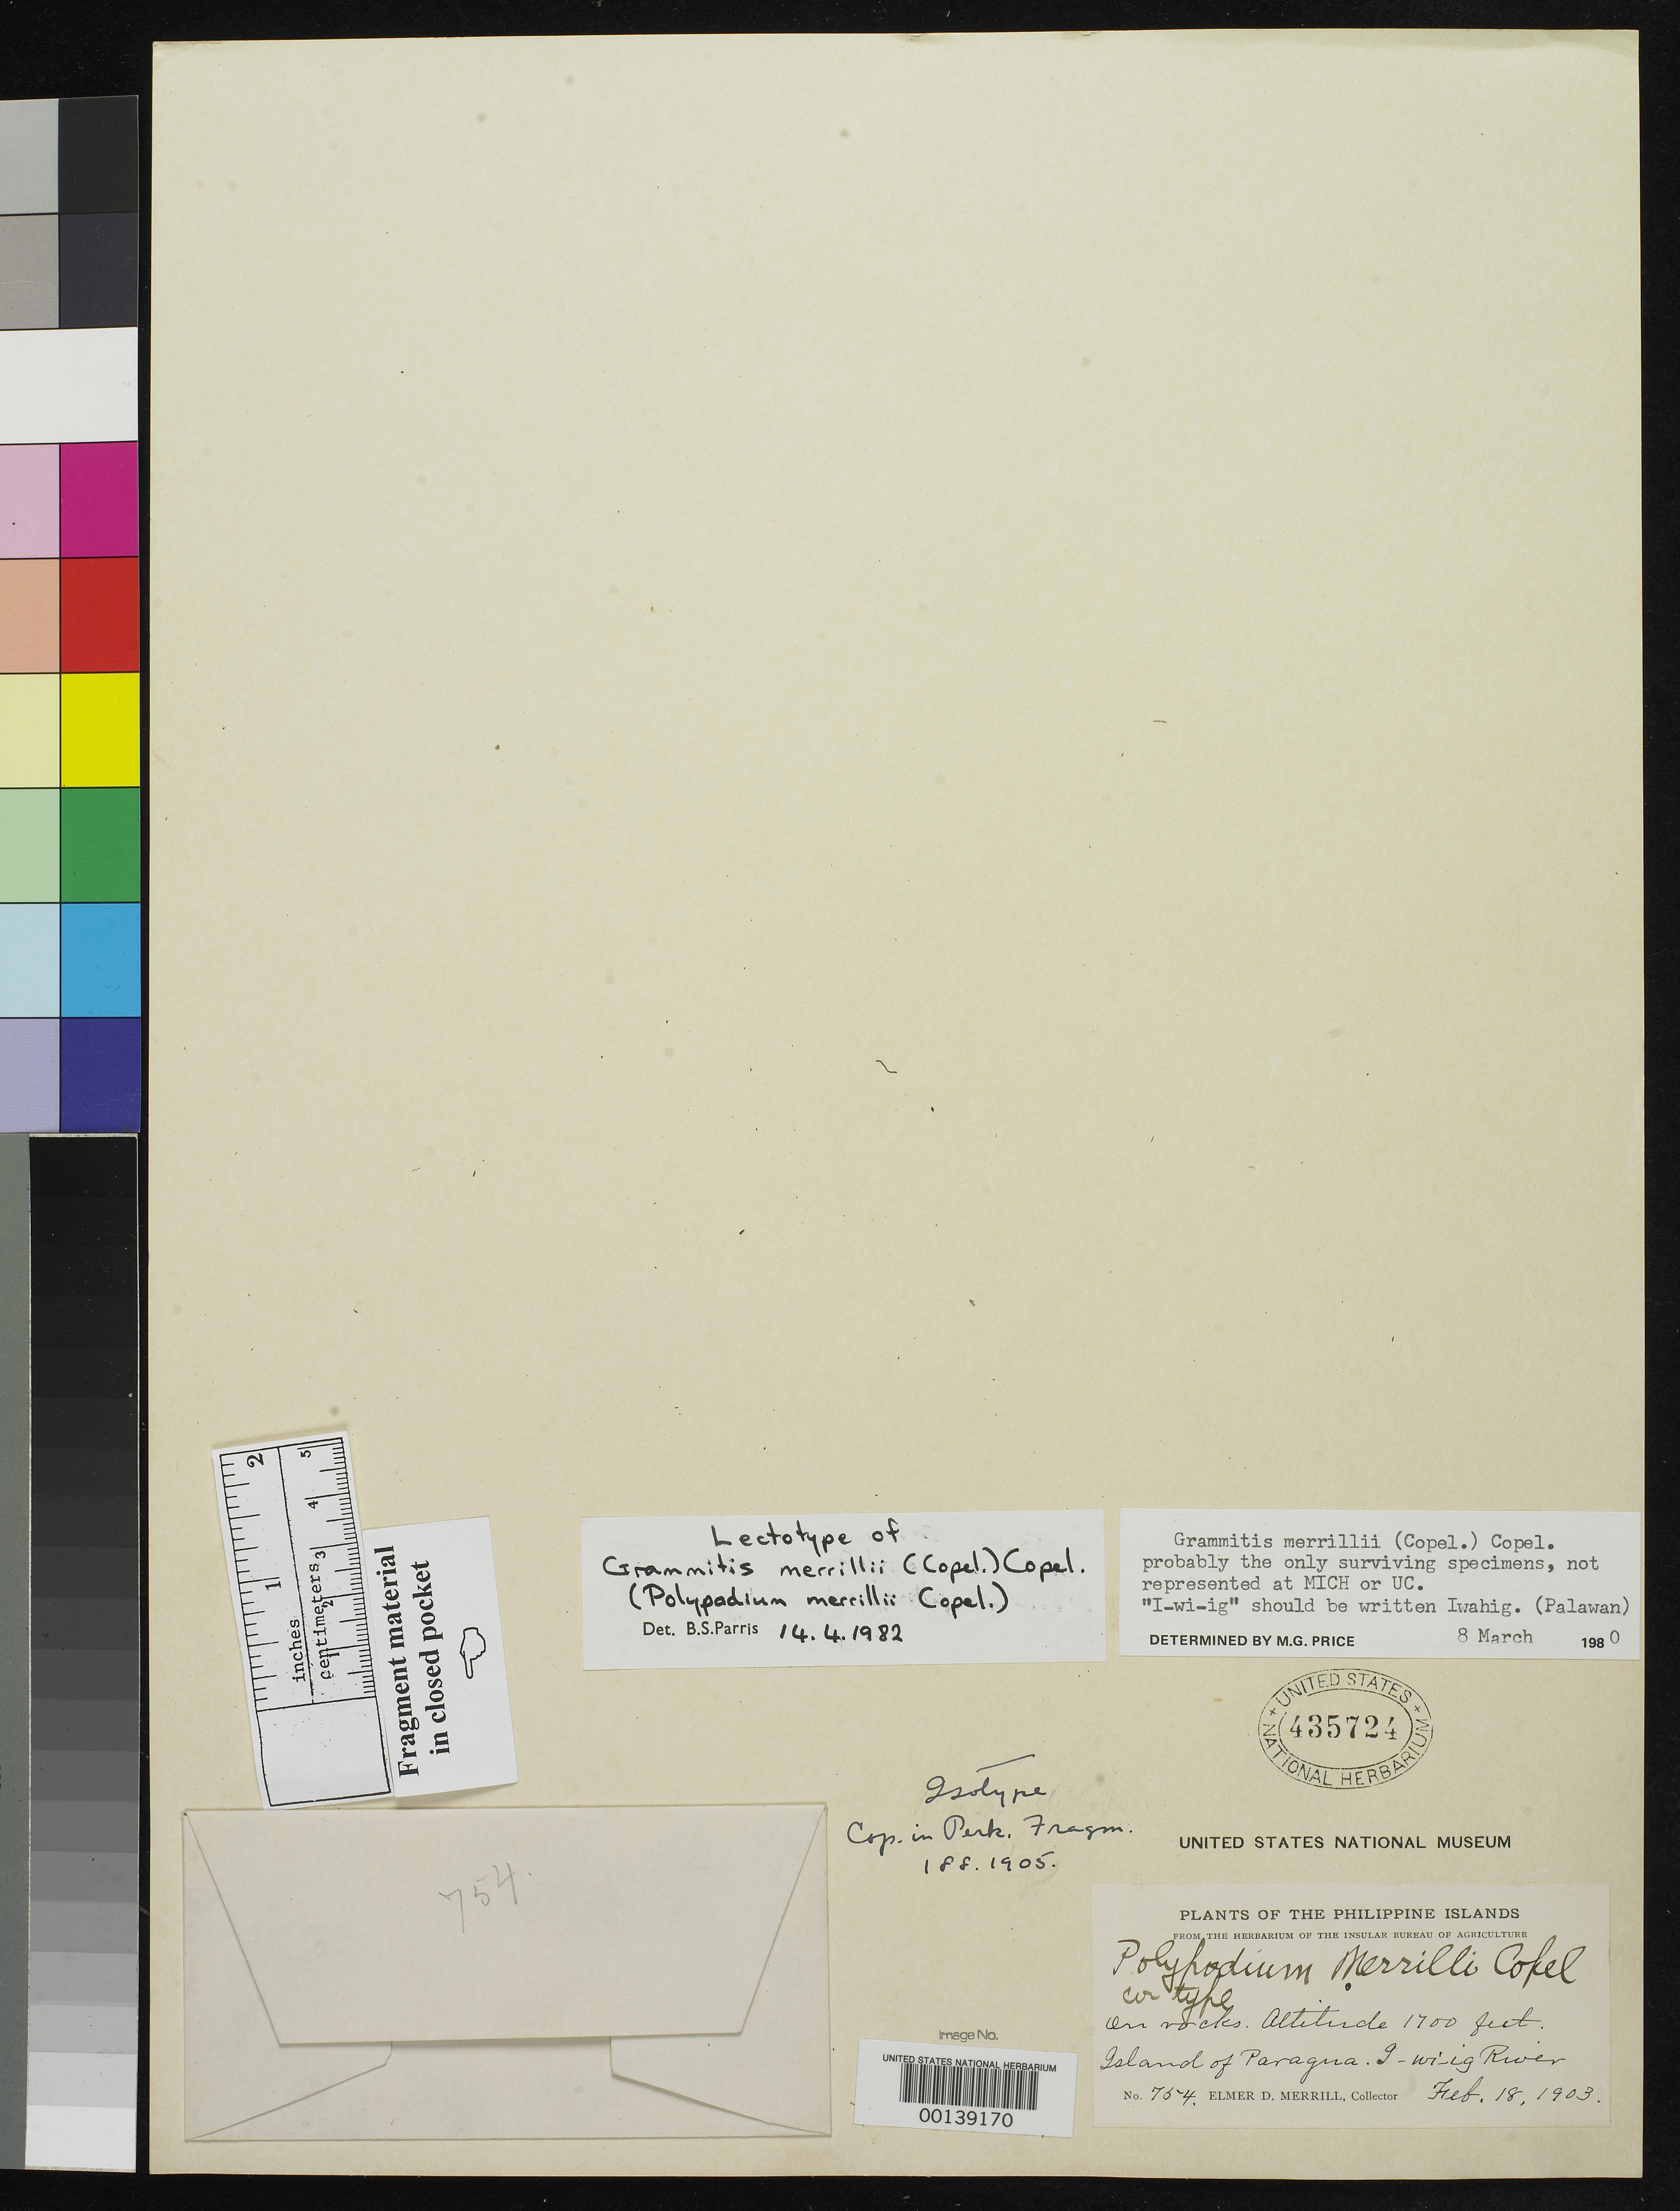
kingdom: Plantae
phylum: Tracheophyta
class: Polypodiopsida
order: Polypodiales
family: Polypodiaceae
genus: Polypodium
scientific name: Polypodium merrillii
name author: Copel. in Perkins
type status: Type Collection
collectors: E. D. Merrill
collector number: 754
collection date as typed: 18 Feb 1903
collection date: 1903-02-18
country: Philippines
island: Palawan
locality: Paragua Island, Iwahig River.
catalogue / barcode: US 435724